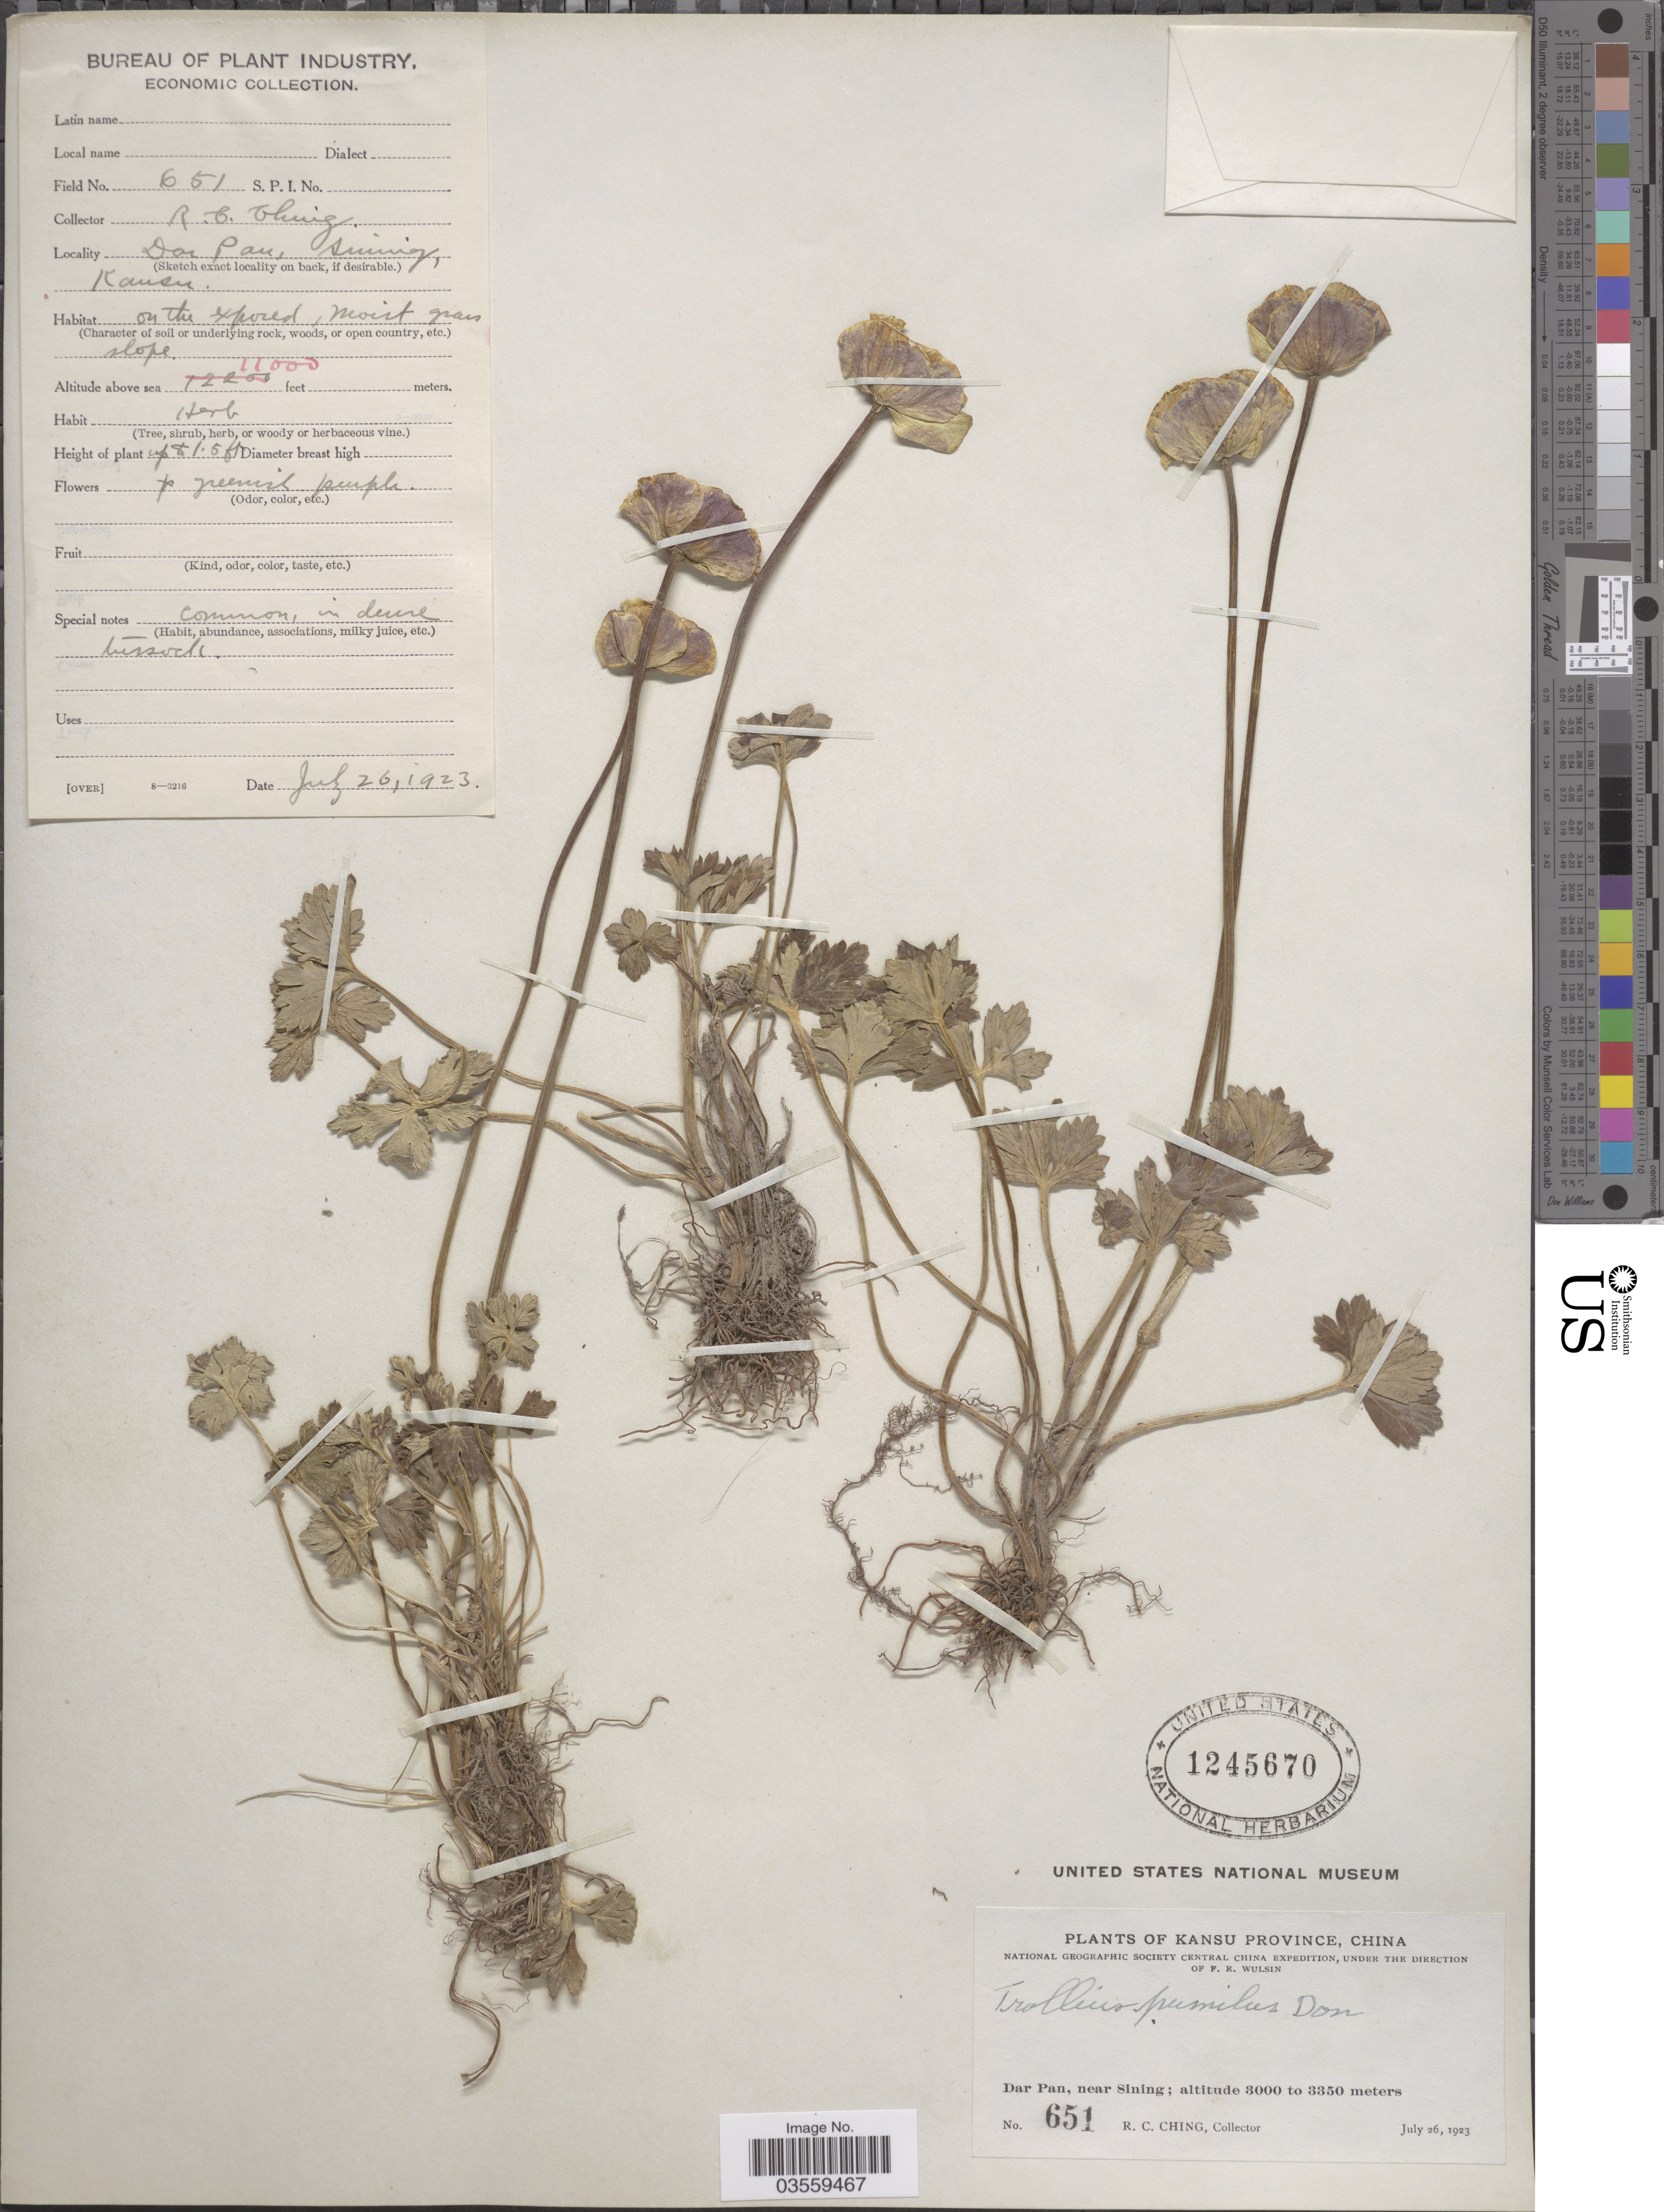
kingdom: Plantae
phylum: Tracheophyta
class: Magnoliopsida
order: Ranunculales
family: Ranunculaceae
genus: Trollius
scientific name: Trollius pumilus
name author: D. Don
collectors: R. C. Ching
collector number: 651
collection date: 1923-07-26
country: China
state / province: Gansu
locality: Kansu Province. Dar Pan, near Sining.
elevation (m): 3353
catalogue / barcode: US 1245670